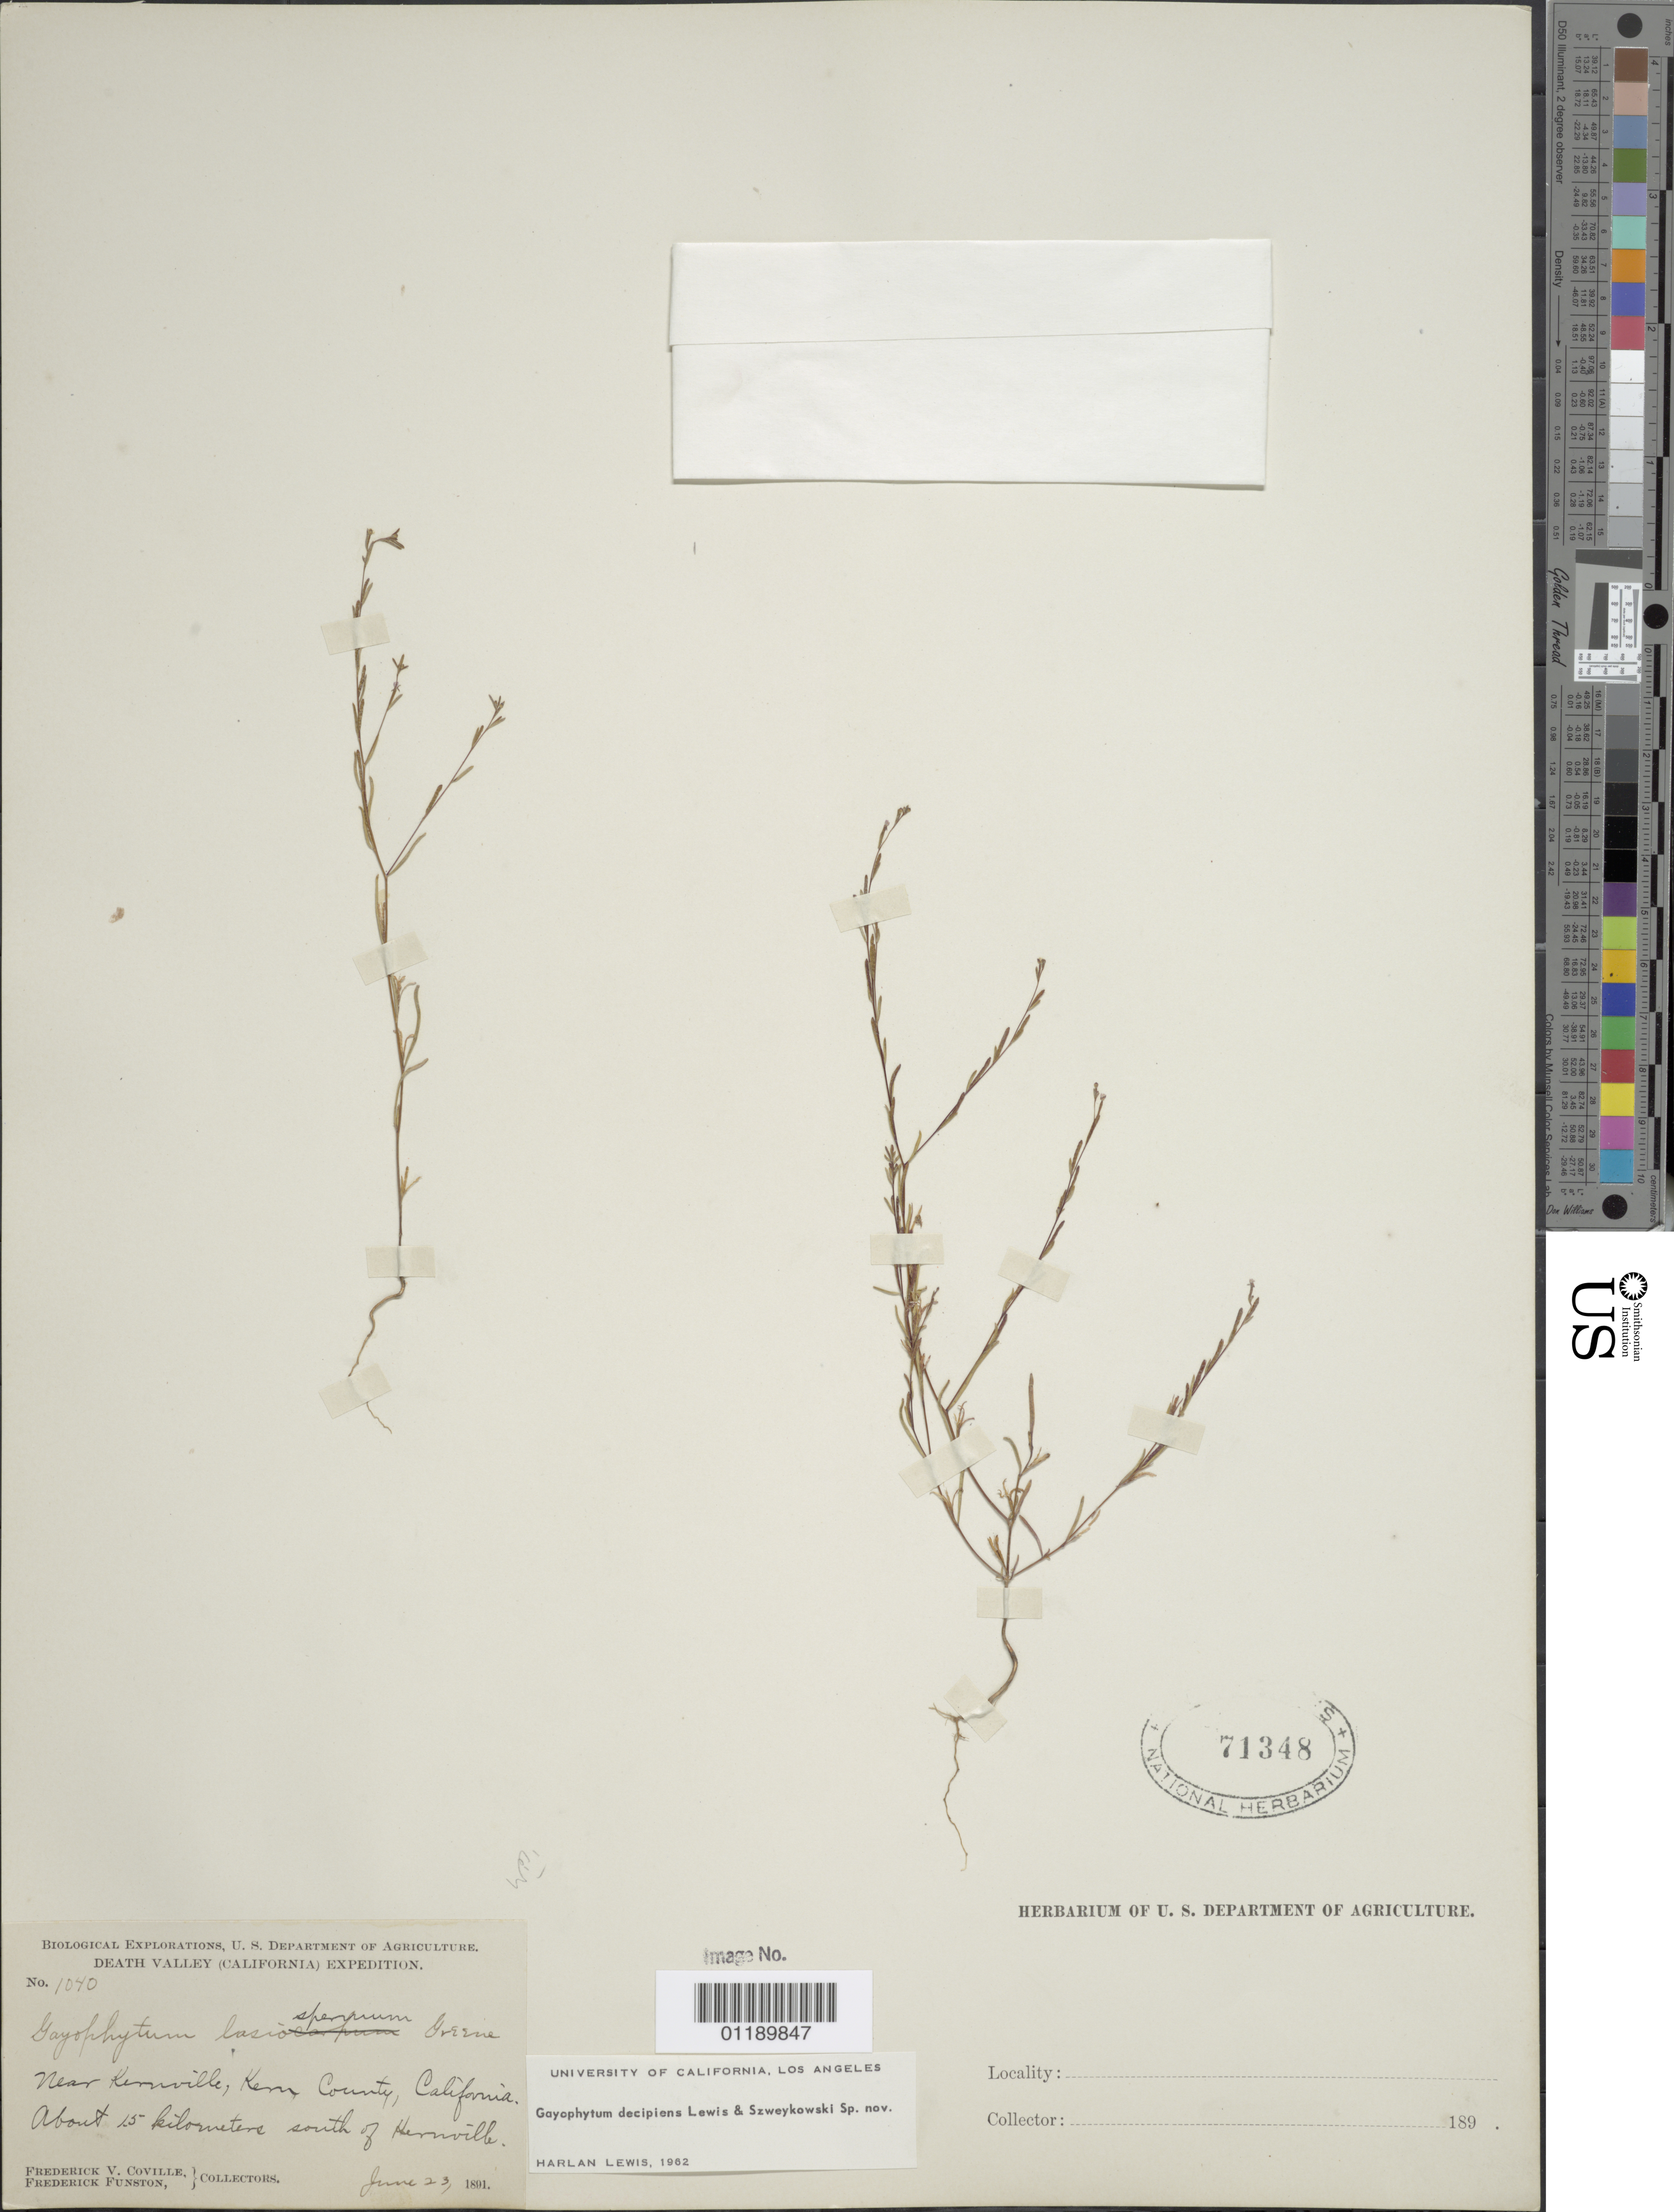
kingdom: Plantae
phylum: Tracheophyta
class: Magnoliopsida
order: Myrtales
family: Onagraceae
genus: Gayophytum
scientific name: Gayophytum decipiens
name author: F. H. Lewis & Szweyk.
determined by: Lewis, H.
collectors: F. V. Coville & F. Funston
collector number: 1040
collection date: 1891-06-23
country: United States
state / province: California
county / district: Kern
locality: about 15 kilometrs south of Kernville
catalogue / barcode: US 71348